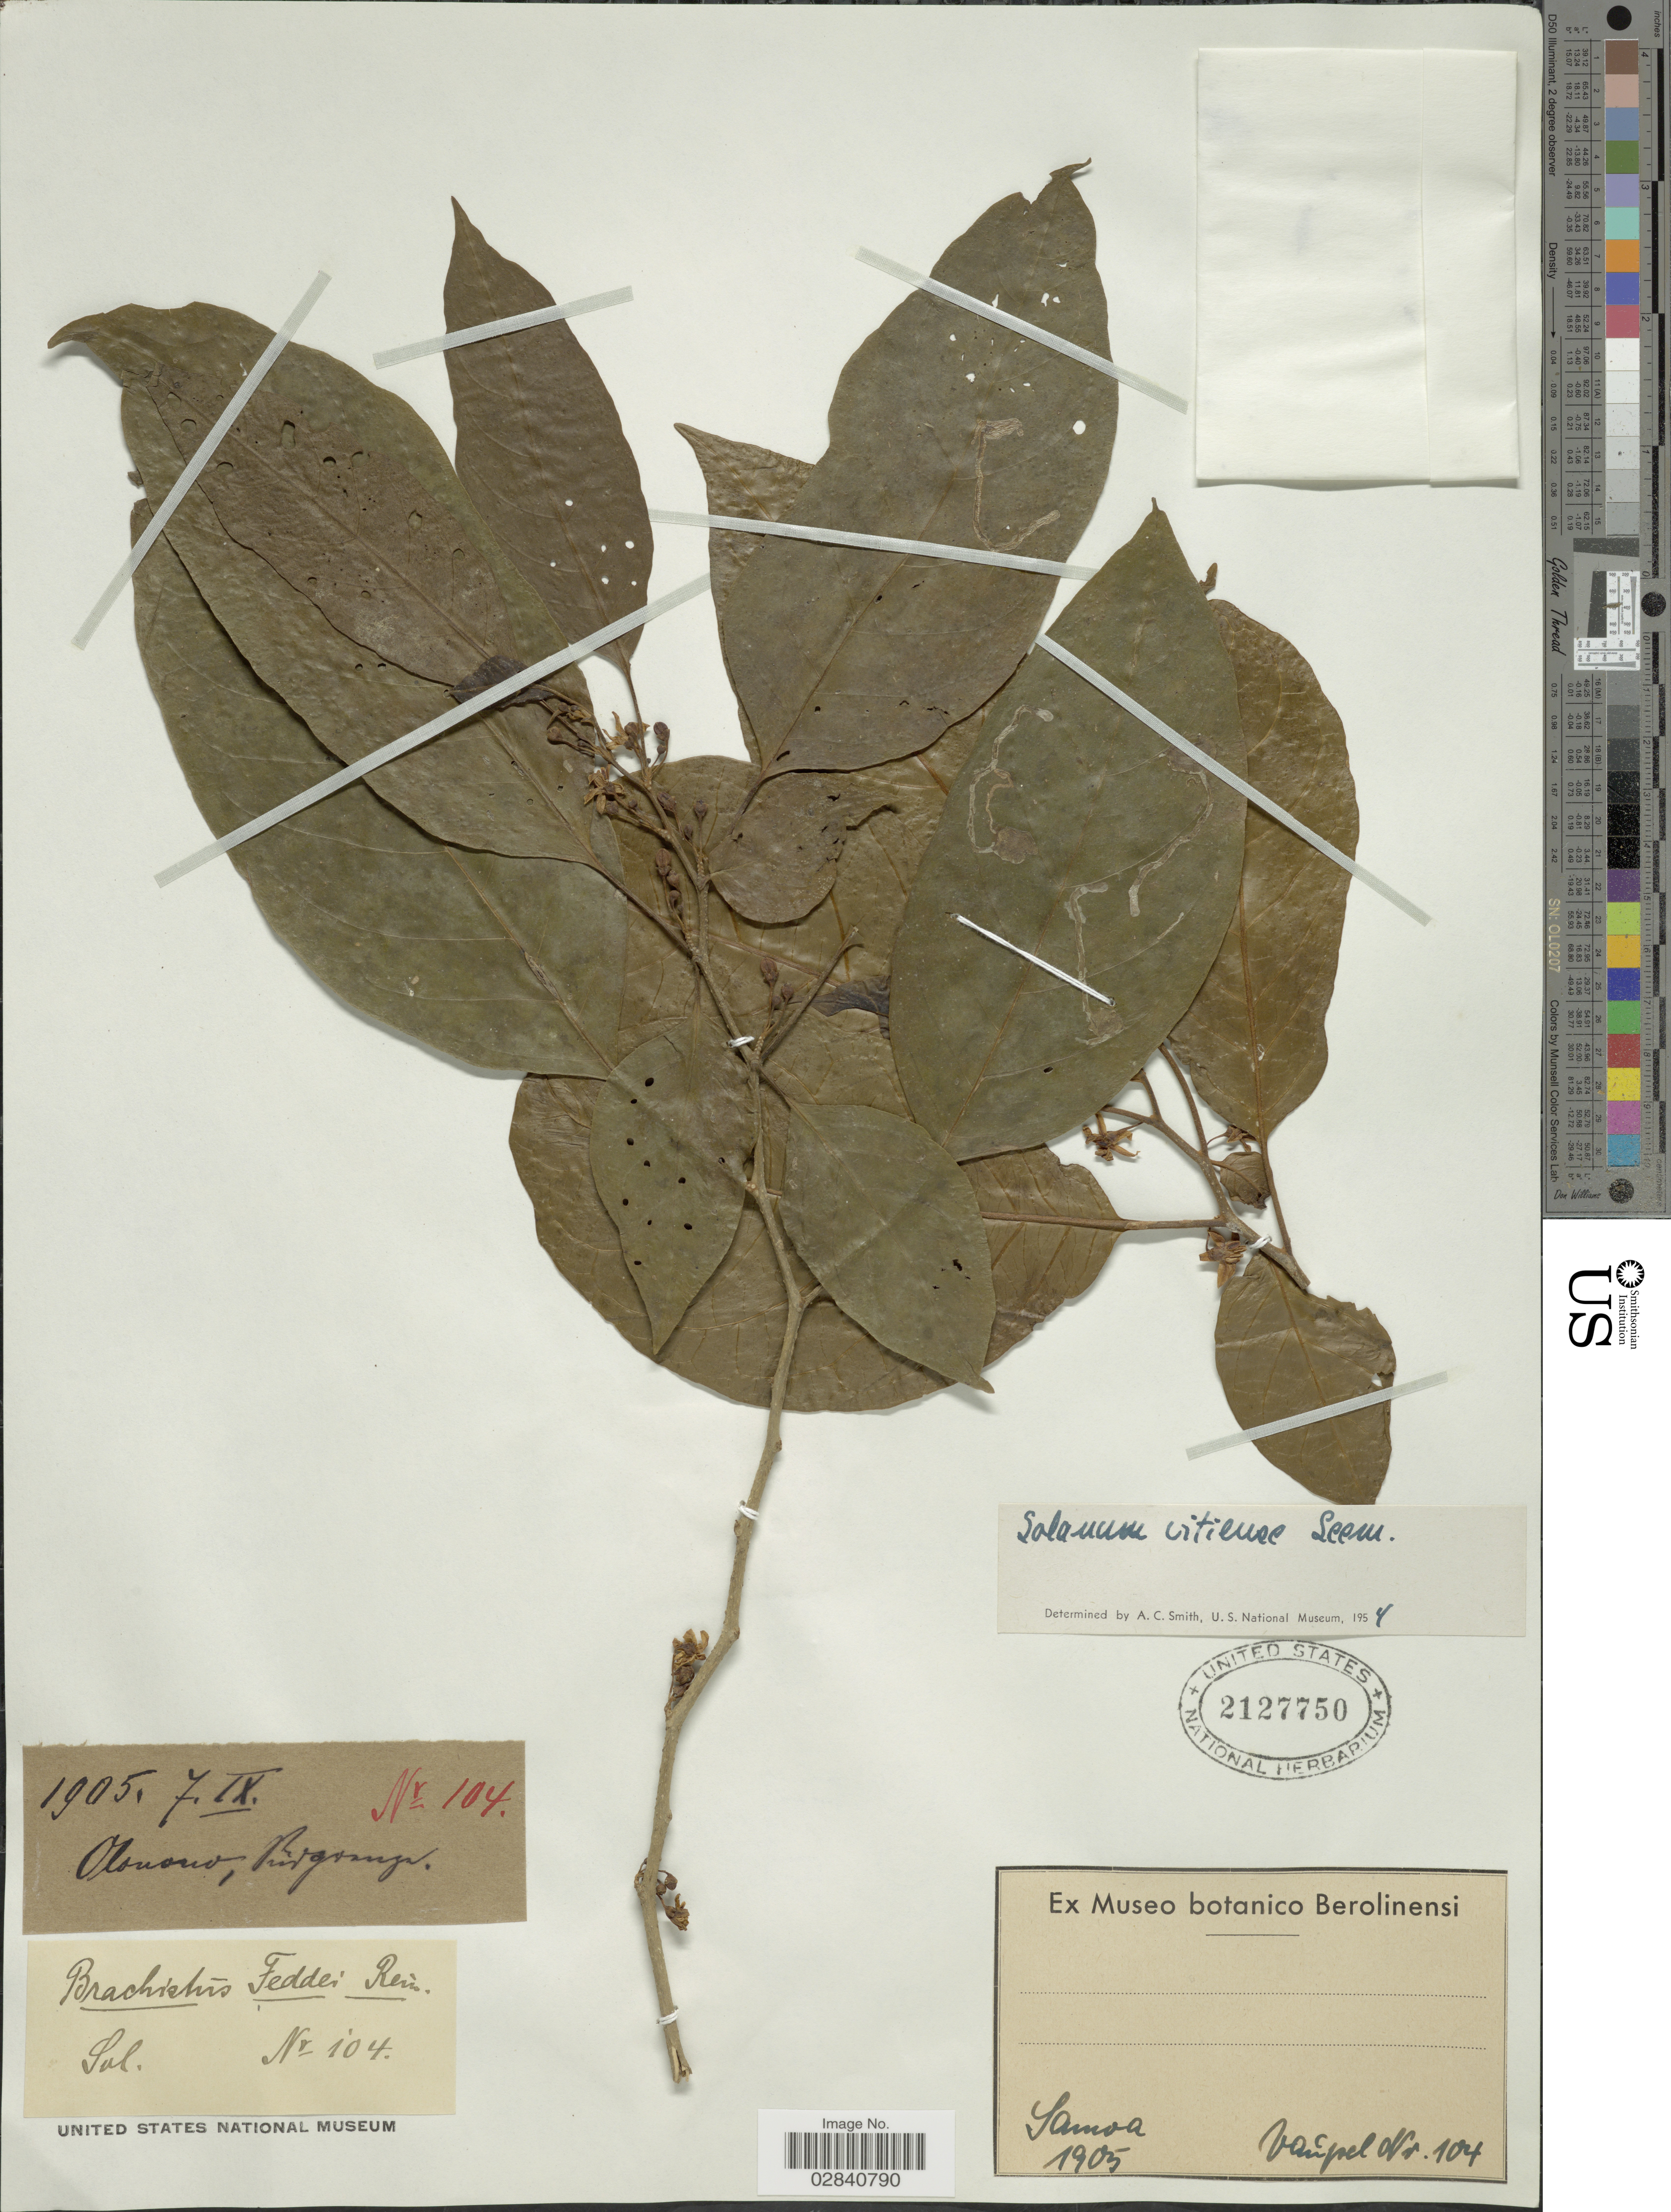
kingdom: Plantae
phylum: Tracheophyta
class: Magnoliopsida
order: Solanales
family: Solanaceae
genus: Lycianthes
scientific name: Lycianthes vitiensis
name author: (Seem.) A.R. Bean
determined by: Knapp, S. D.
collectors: Vaupel, --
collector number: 104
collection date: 1905-09-07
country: Samoa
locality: Olonono, Purgaonga. Samoa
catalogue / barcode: US 2127750